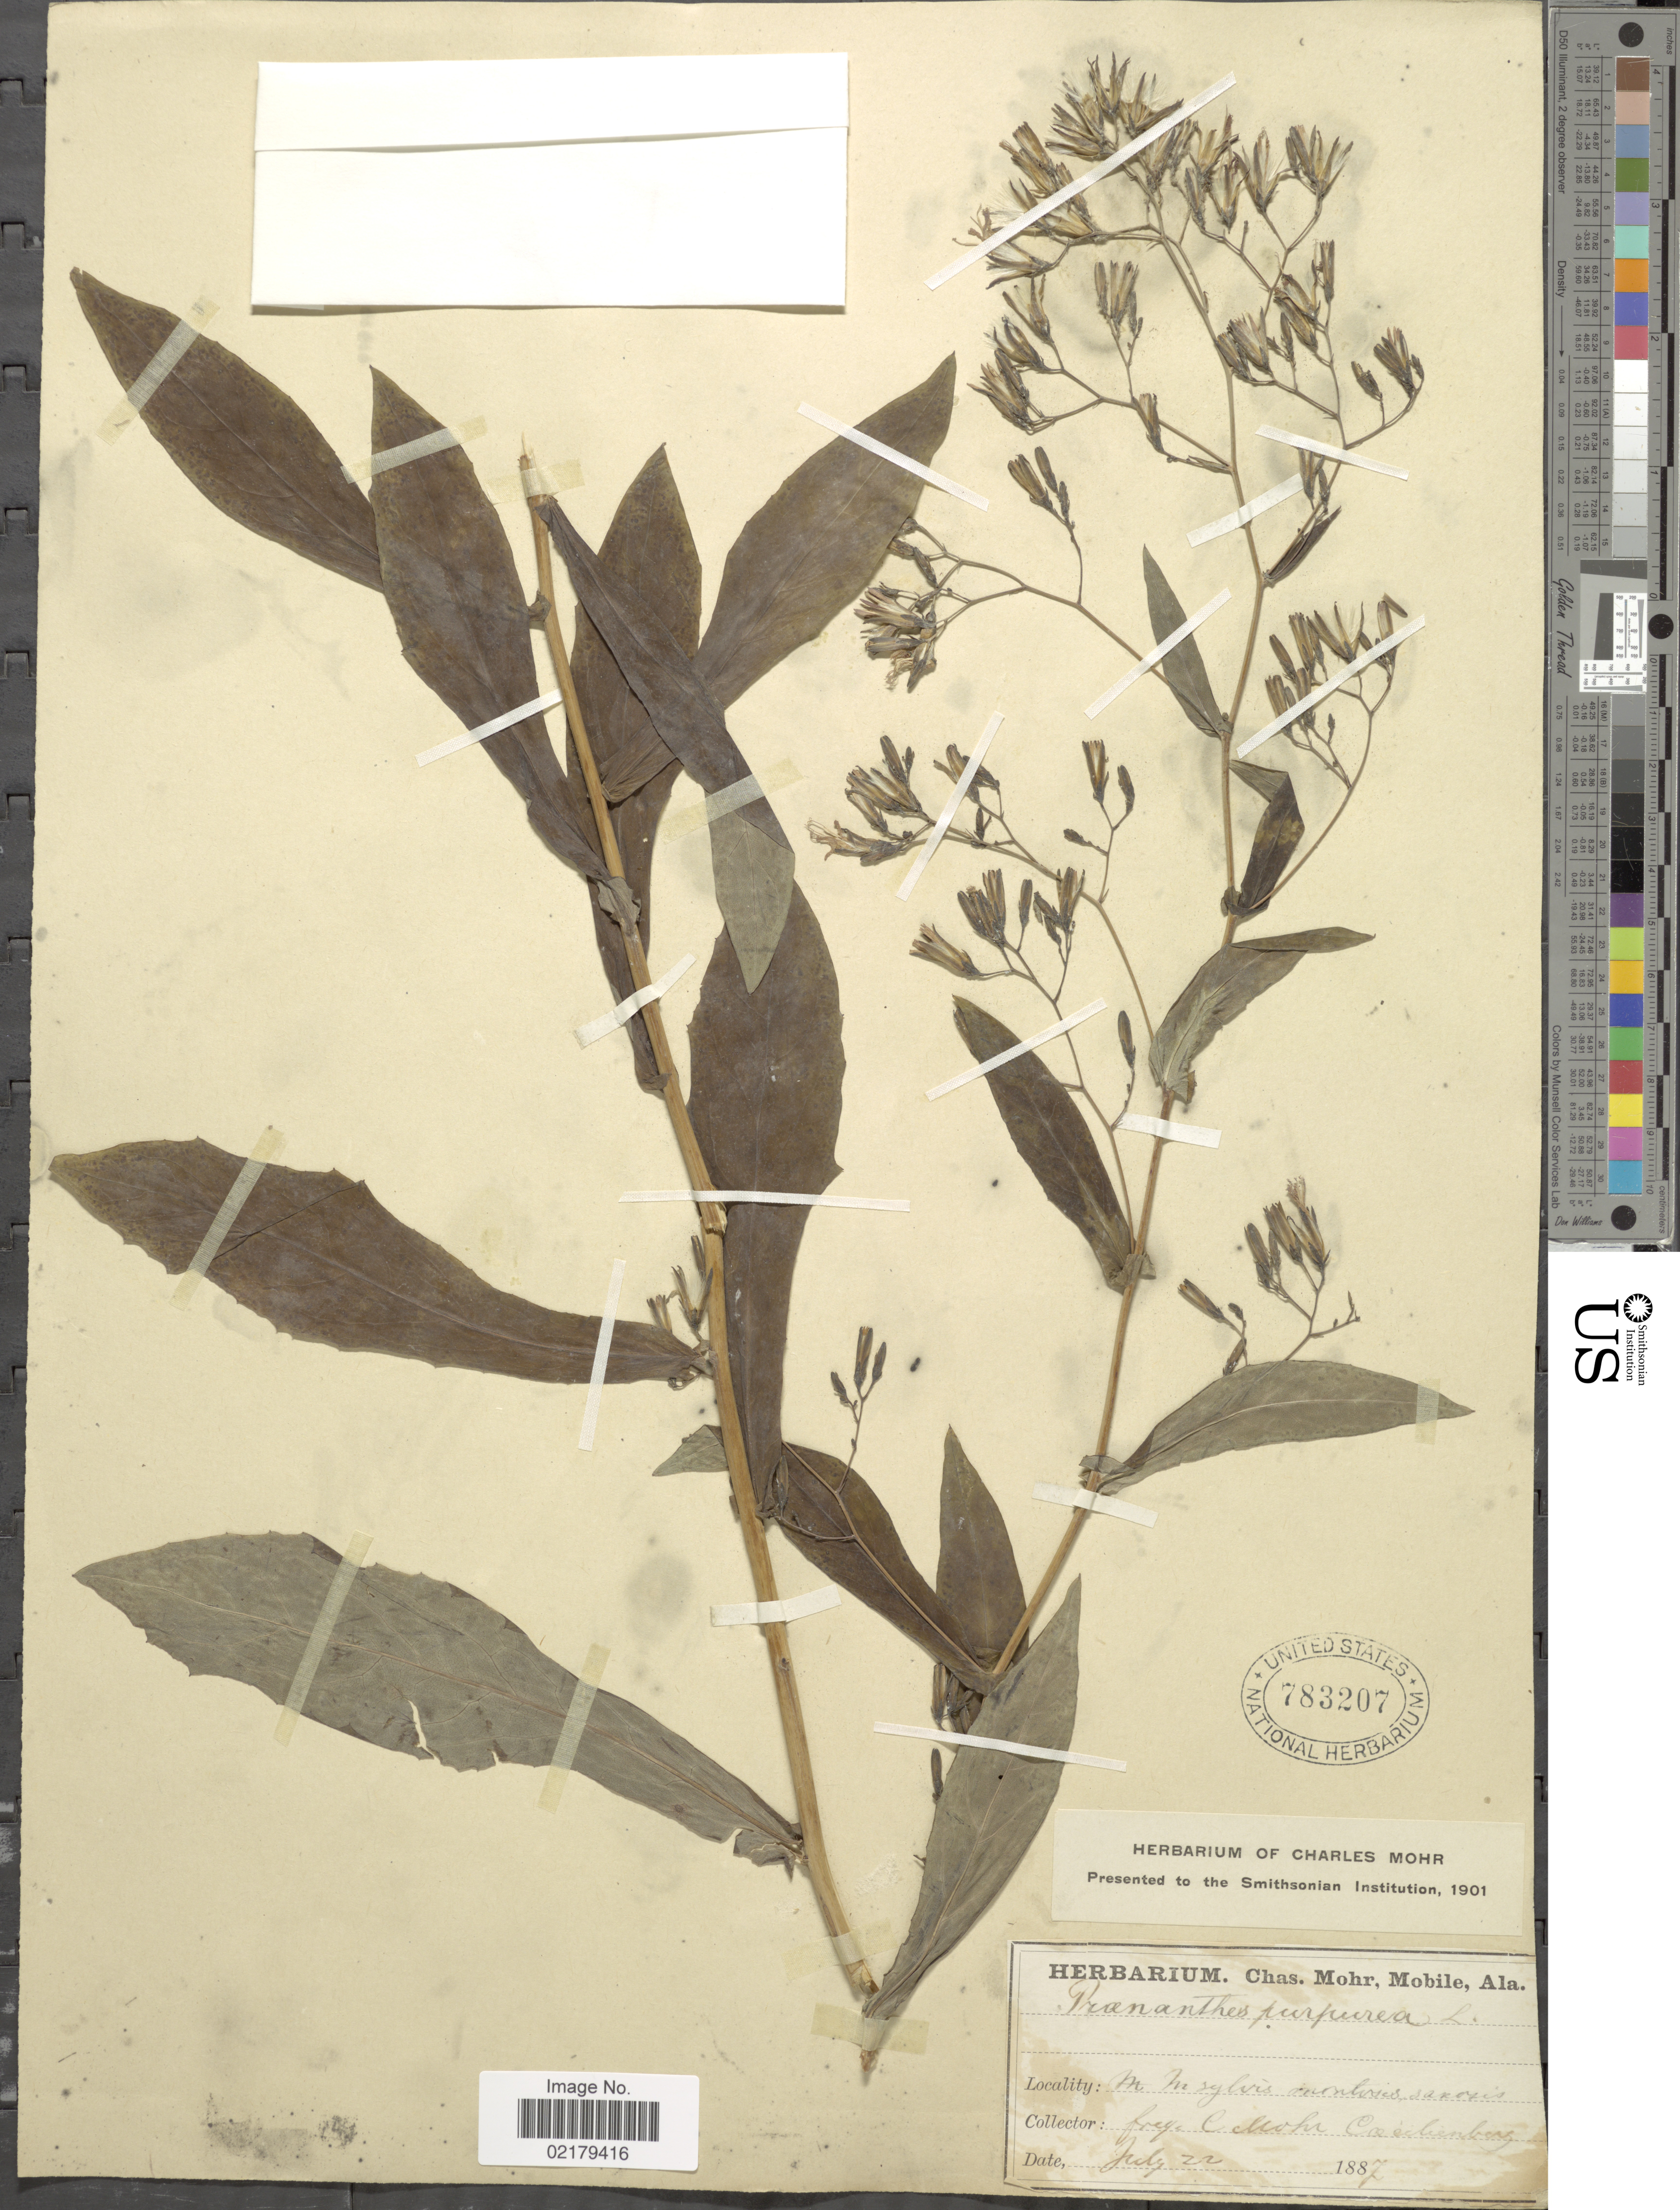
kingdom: Plantae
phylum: Tracheophyta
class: Magnoliopsida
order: Asterales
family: Asteraceae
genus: Prenanthes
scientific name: Prenanthes purpurea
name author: L.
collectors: C. T. Mohr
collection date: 1887-07-22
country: Germany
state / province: Baden-Württemberg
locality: Cacilienberg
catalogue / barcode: US 783207